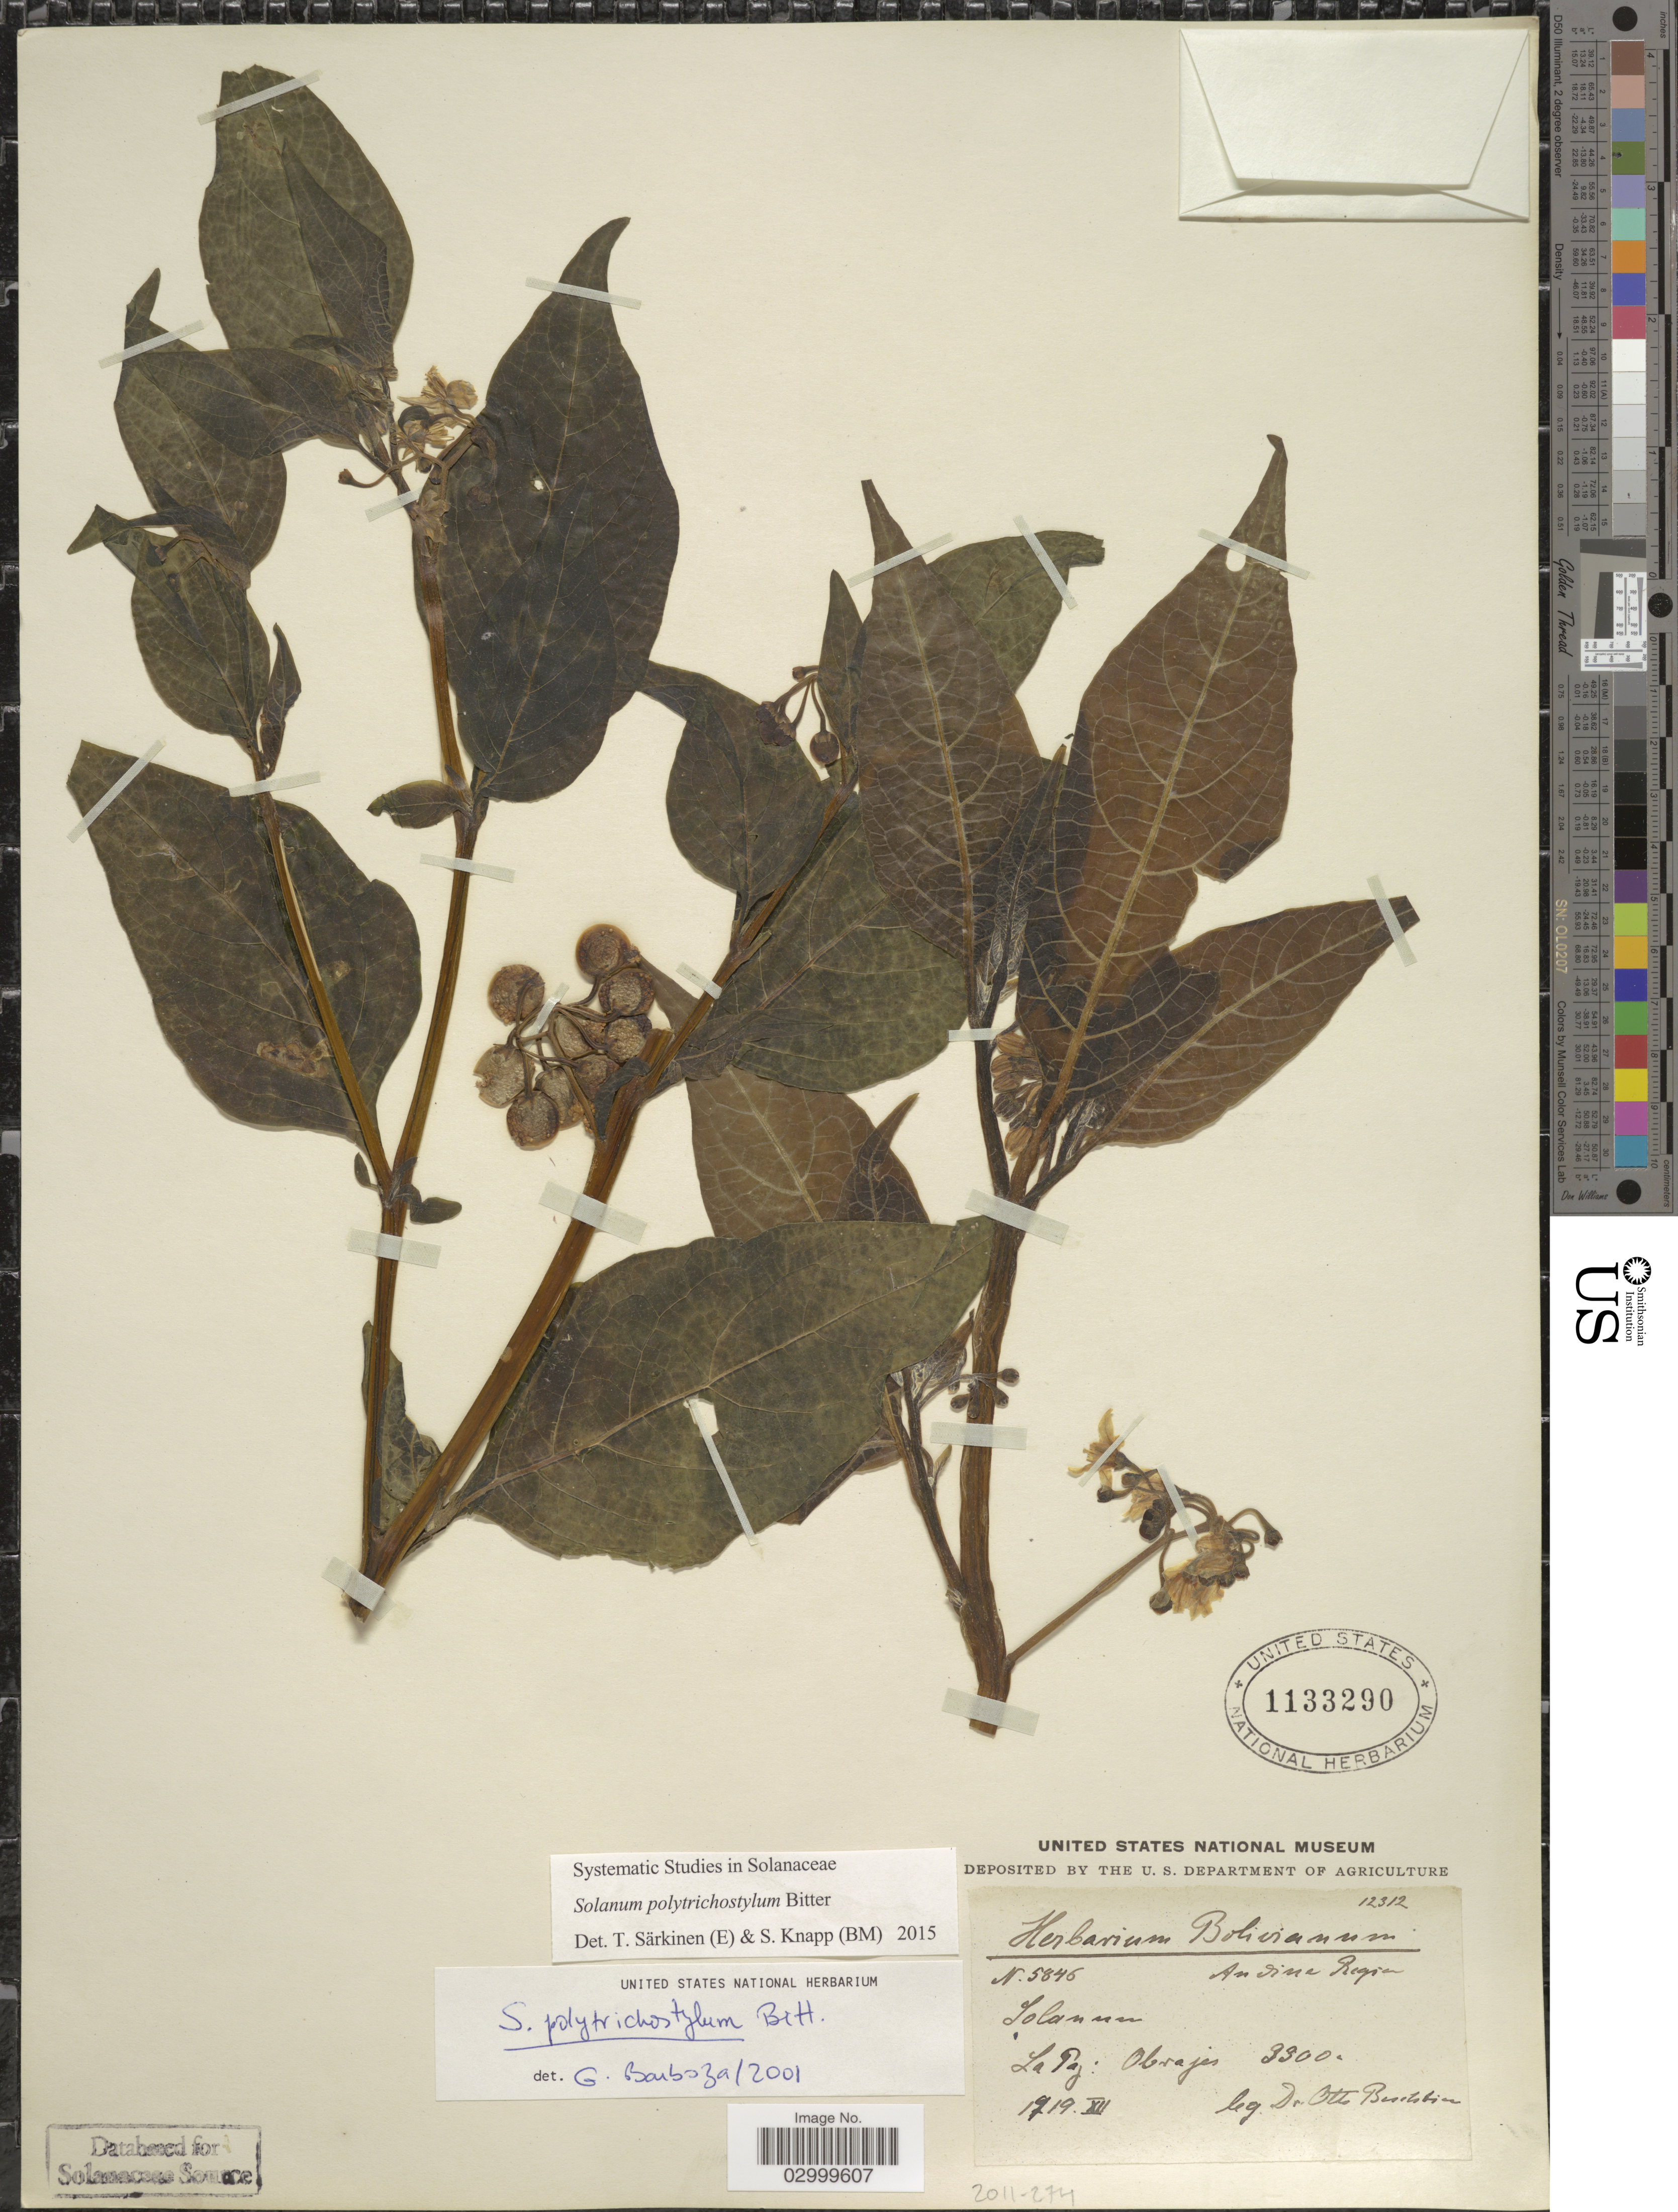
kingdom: Plantae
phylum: Tracheophyta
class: Magnoliopsida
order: Solanales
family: Solanaceae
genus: Solanum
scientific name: Solanum polytrichostylum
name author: Bitter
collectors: O. Buchtien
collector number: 5846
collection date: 1919-12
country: Bolivia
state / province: La Paz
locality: Obrajes.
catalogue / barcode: US 1133290